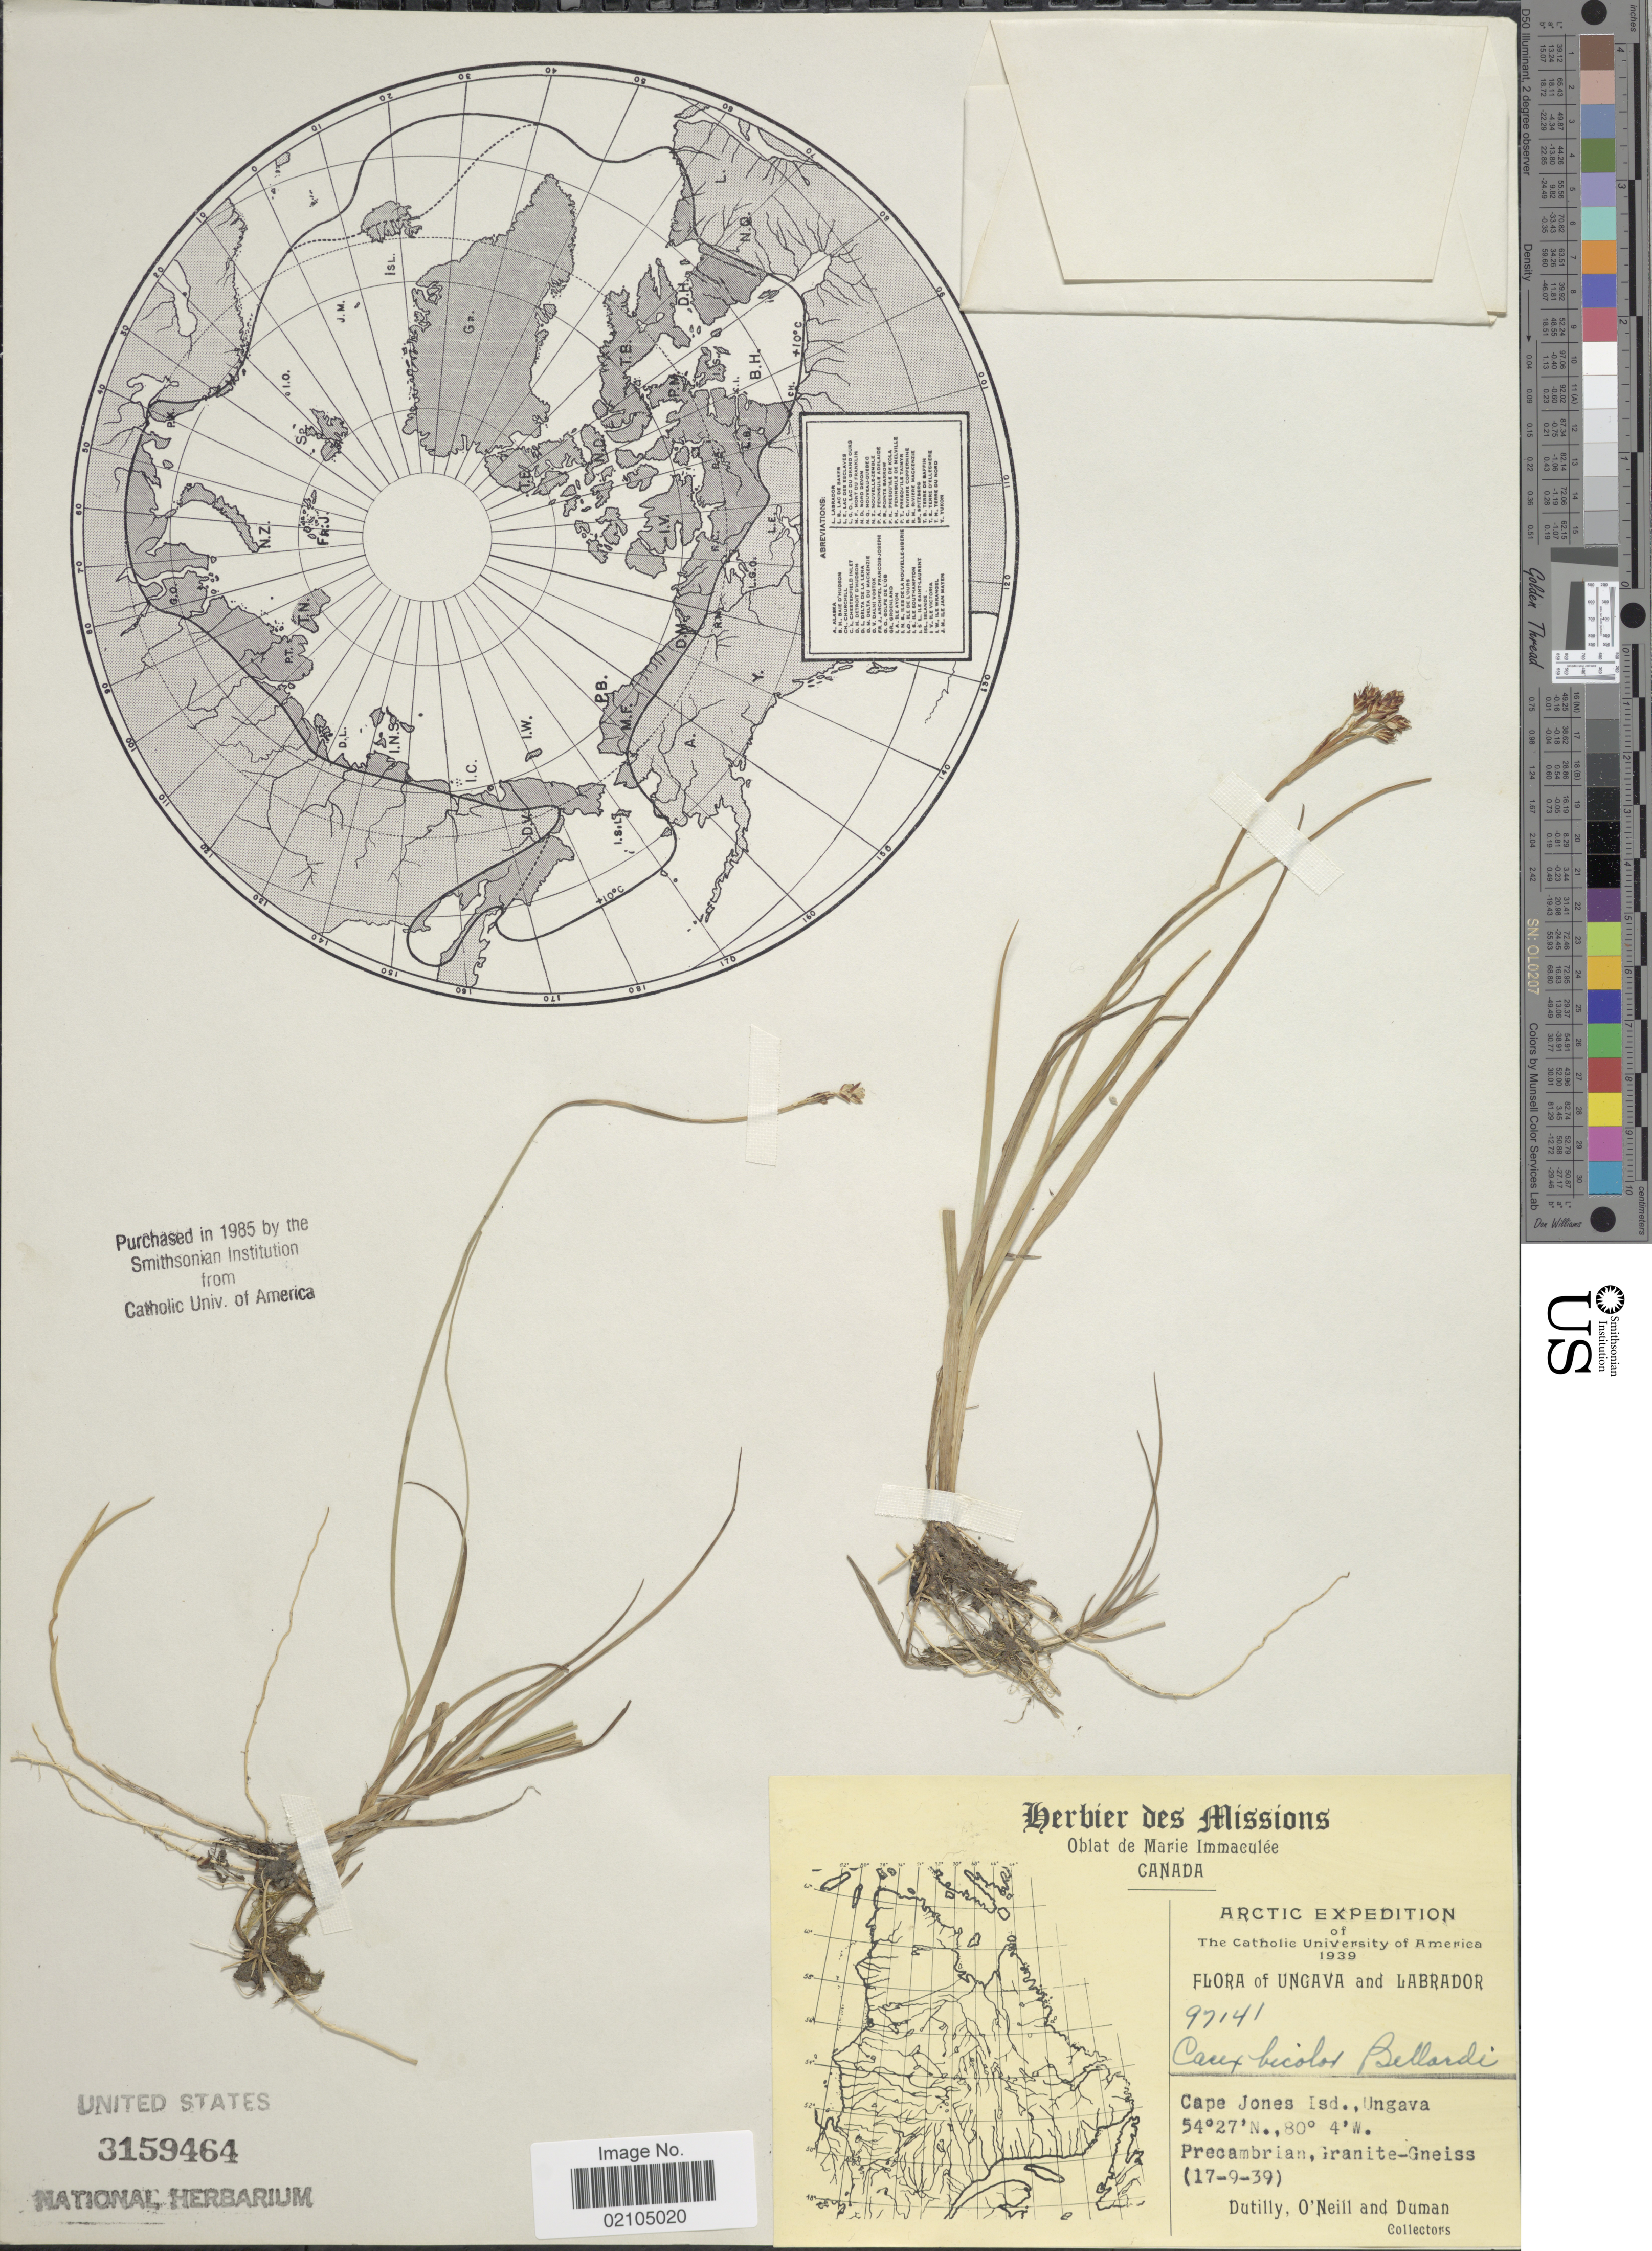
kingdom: Plantae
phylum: Tracheophyta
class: Liliopsida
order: Poales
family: Cyperaceae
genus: Carex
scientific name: Carex bicolor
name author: Bellardi ex All.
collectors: -. Dutilly, O' Neill & -. Duman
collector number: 97141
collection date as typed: Transcribed d/m/y: 17/9/39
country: Canada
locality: Arctic. Ungava and Labrador. Cape Jones Isd., Ungava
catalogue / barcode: US 3159464